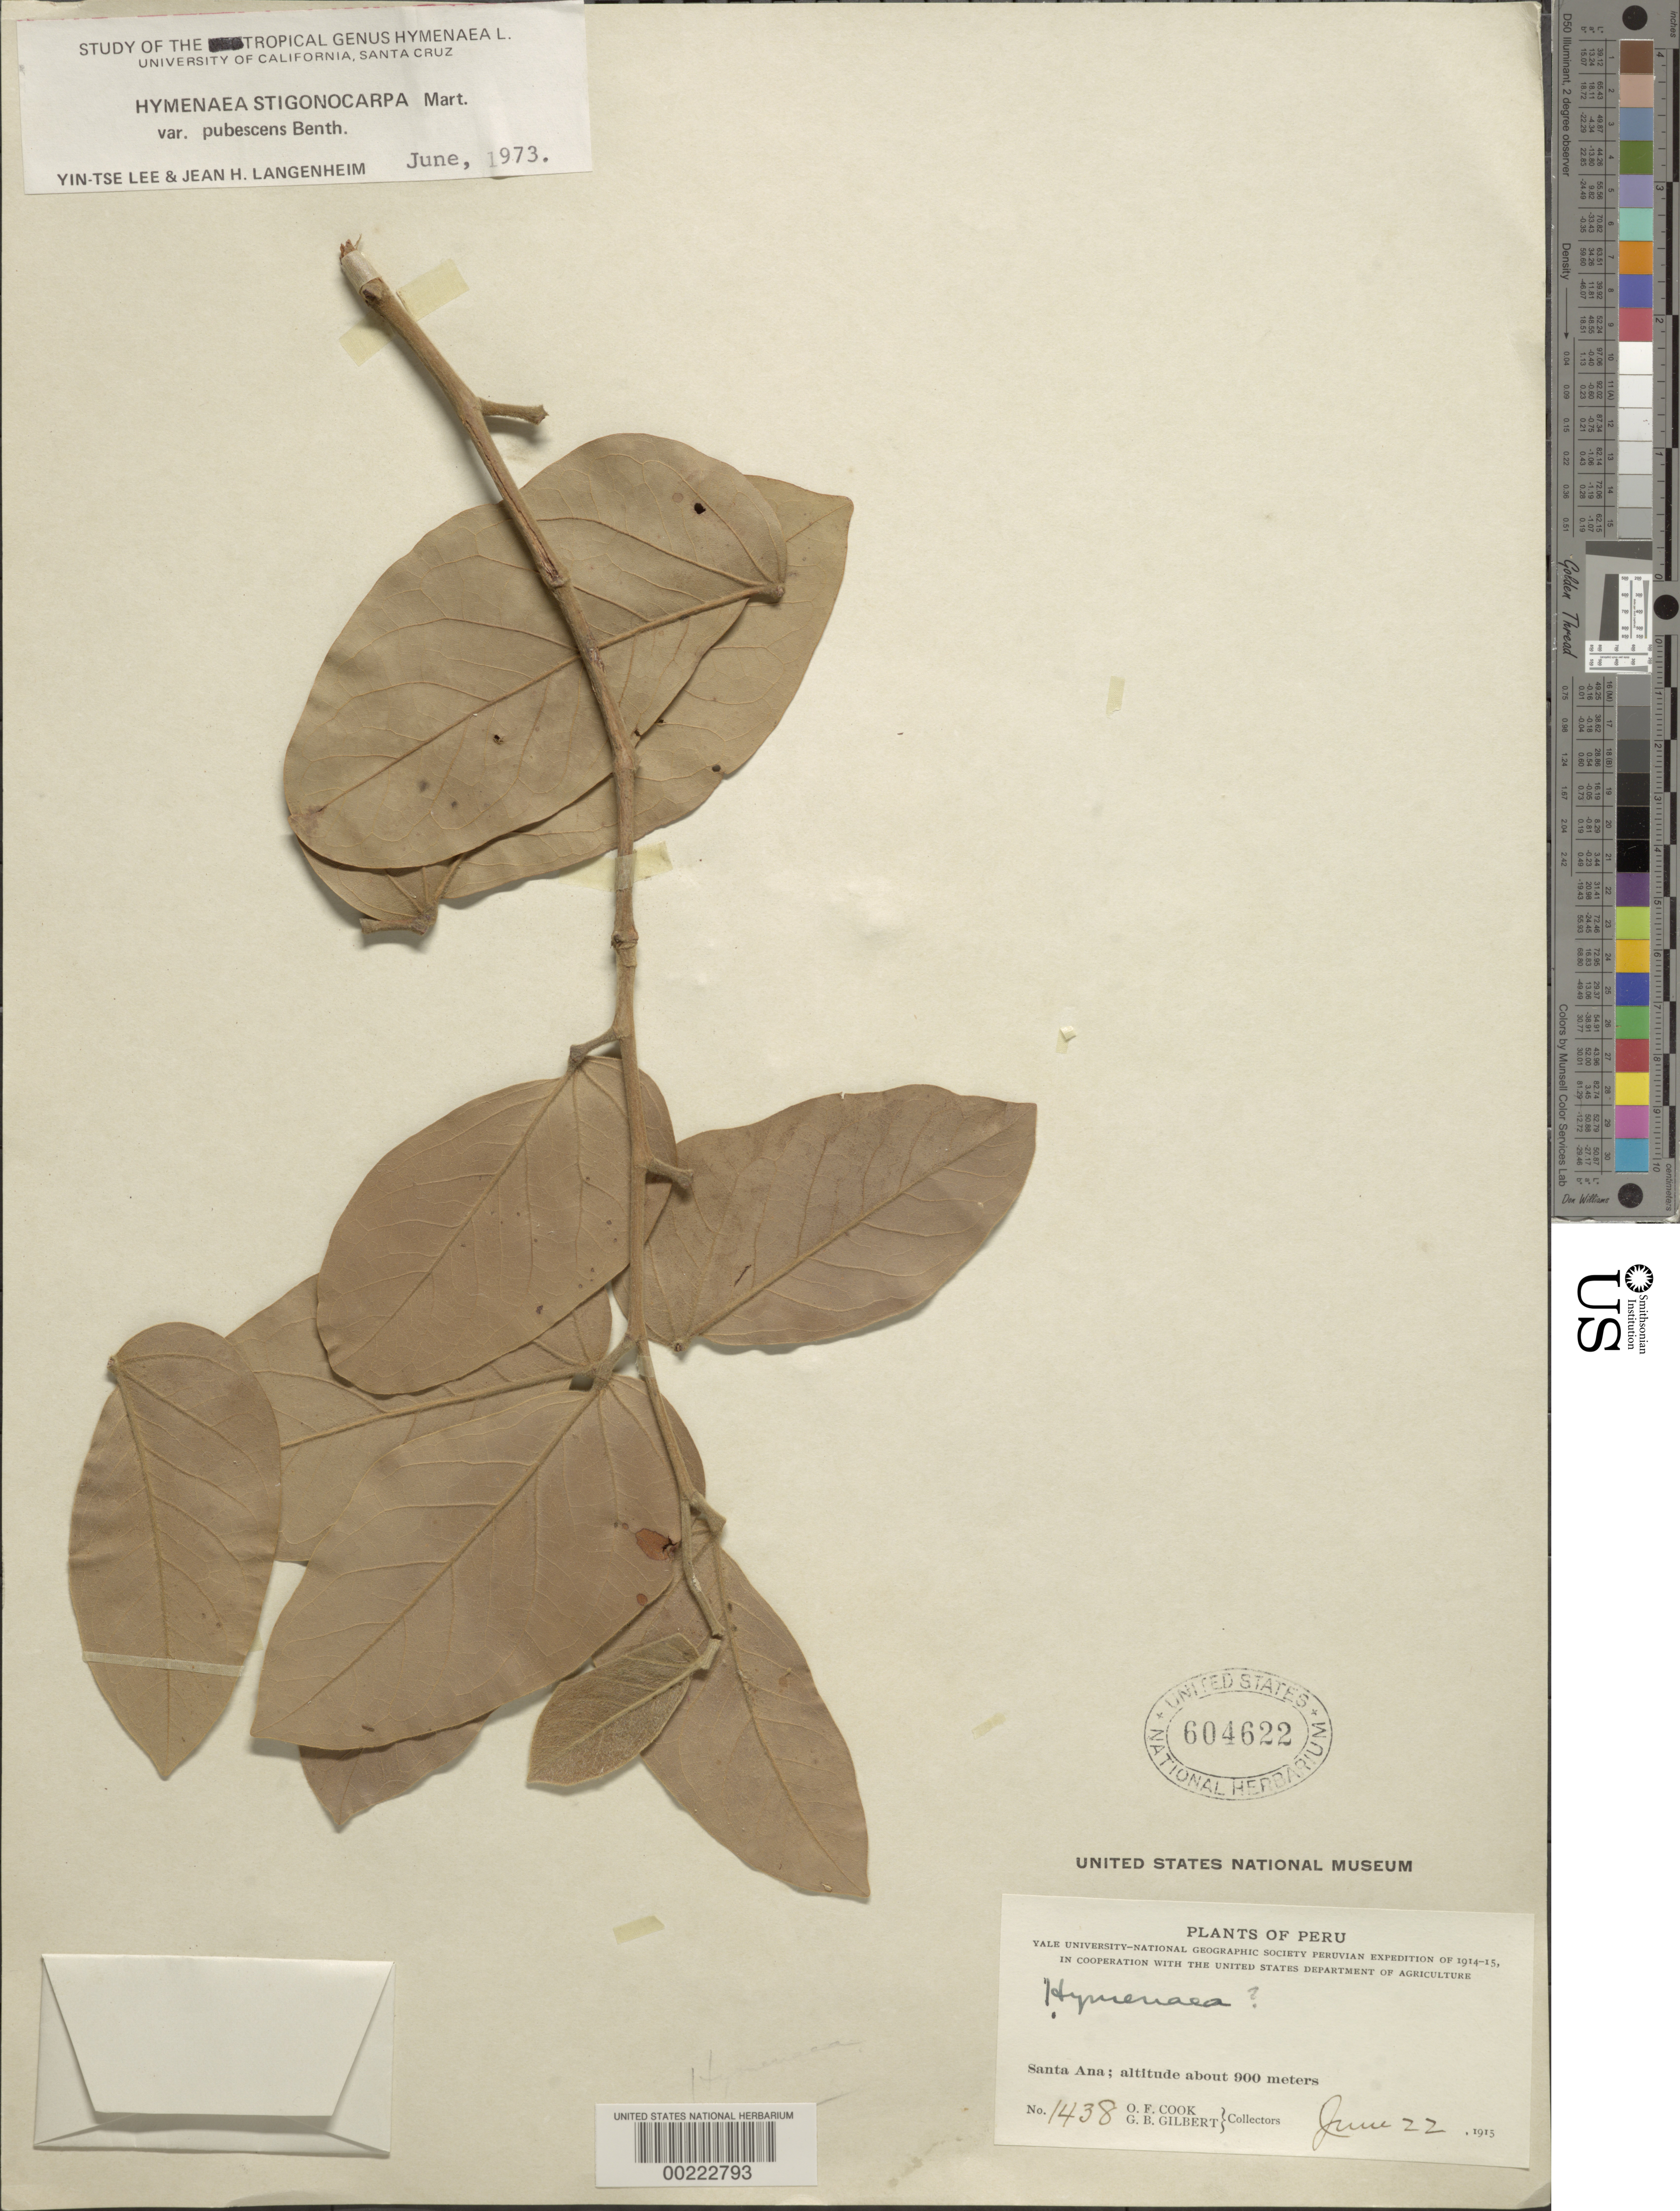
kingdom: Plantae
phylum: Tracheophyta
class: Magnoliopsida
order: Fabales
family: Fabaceae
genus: Hymenaea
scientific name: Hymenaea stigonocarpa var. pubescens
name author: Benth.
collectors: O. F. Cook & G. B. Gilbert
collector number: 1438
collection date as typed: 22 Jun 1915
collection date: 1915-06-22/1915-07-09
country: Peru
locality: Santa Ana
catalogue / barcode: US 604622